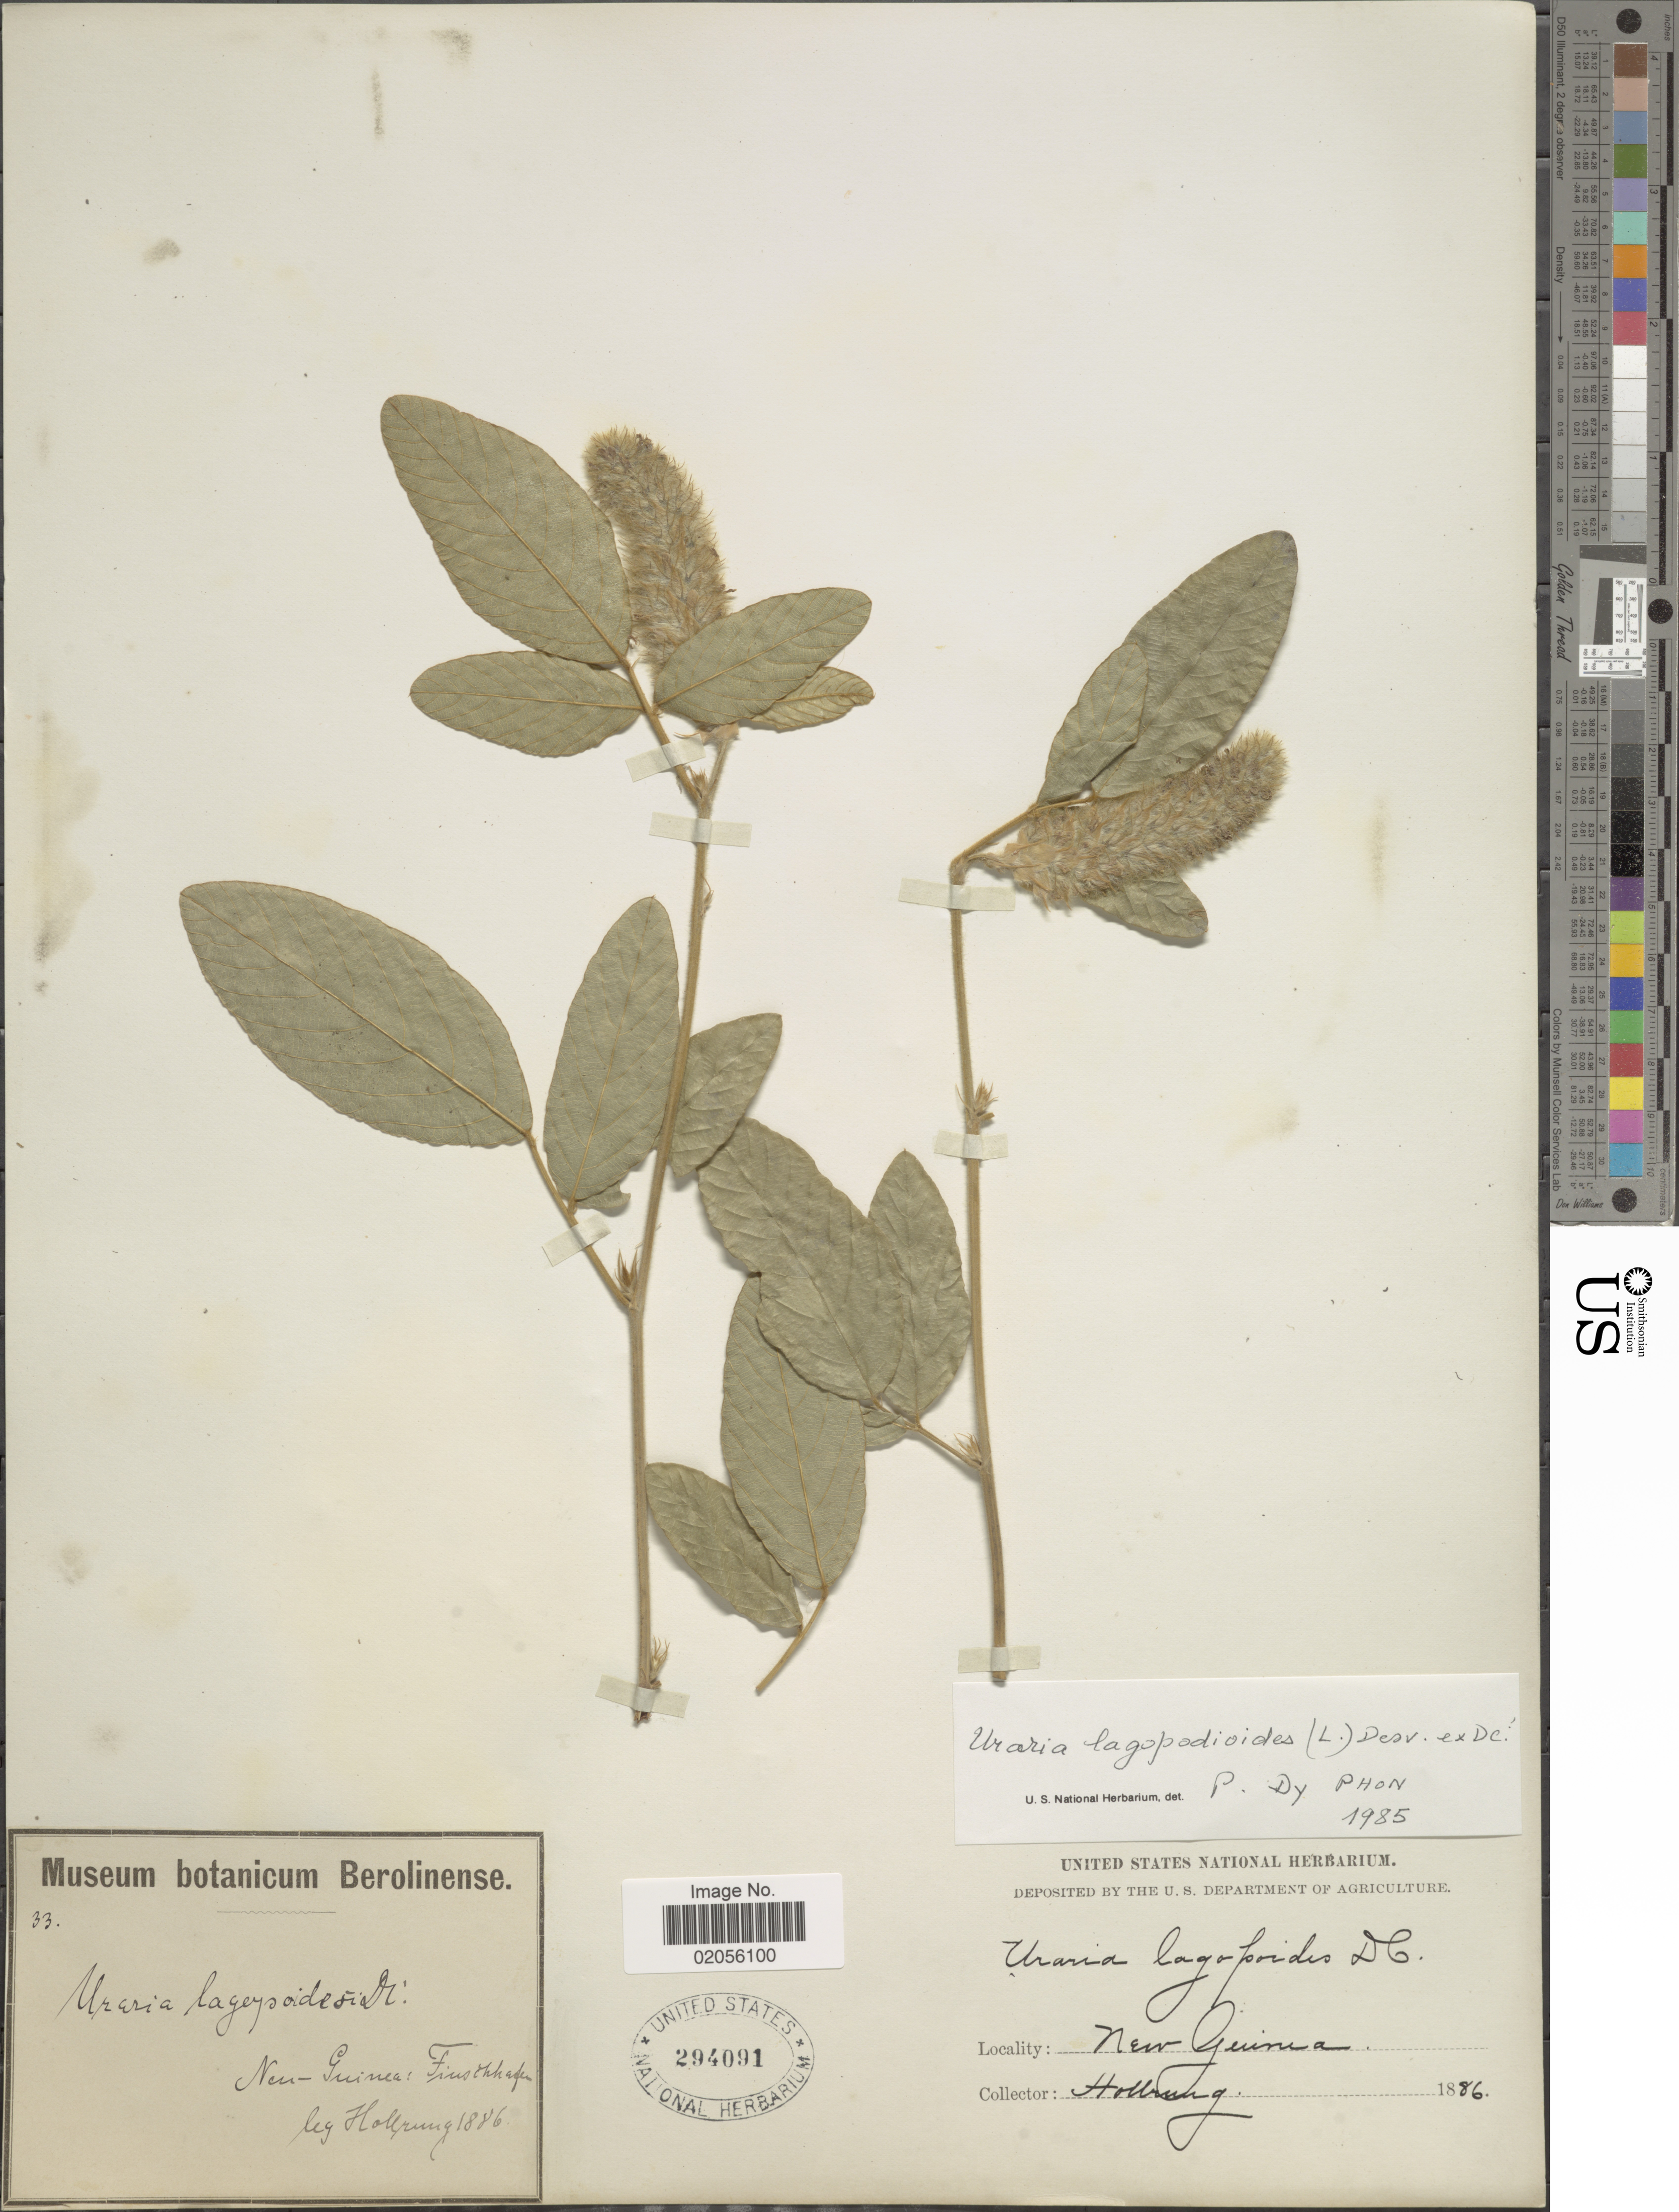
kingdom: Plantae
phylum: Tracheophyta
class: Magnoliopsida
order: Fabales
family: Fabaceae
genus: Uraria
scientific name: Uraria lagopodioides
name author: (L.) Desv. ex DC.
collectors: Hollrung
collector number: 33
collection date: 1886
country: Papua New Guinea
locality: New-Guinea: Finschhafen [interpreted]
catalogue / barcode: US 294091